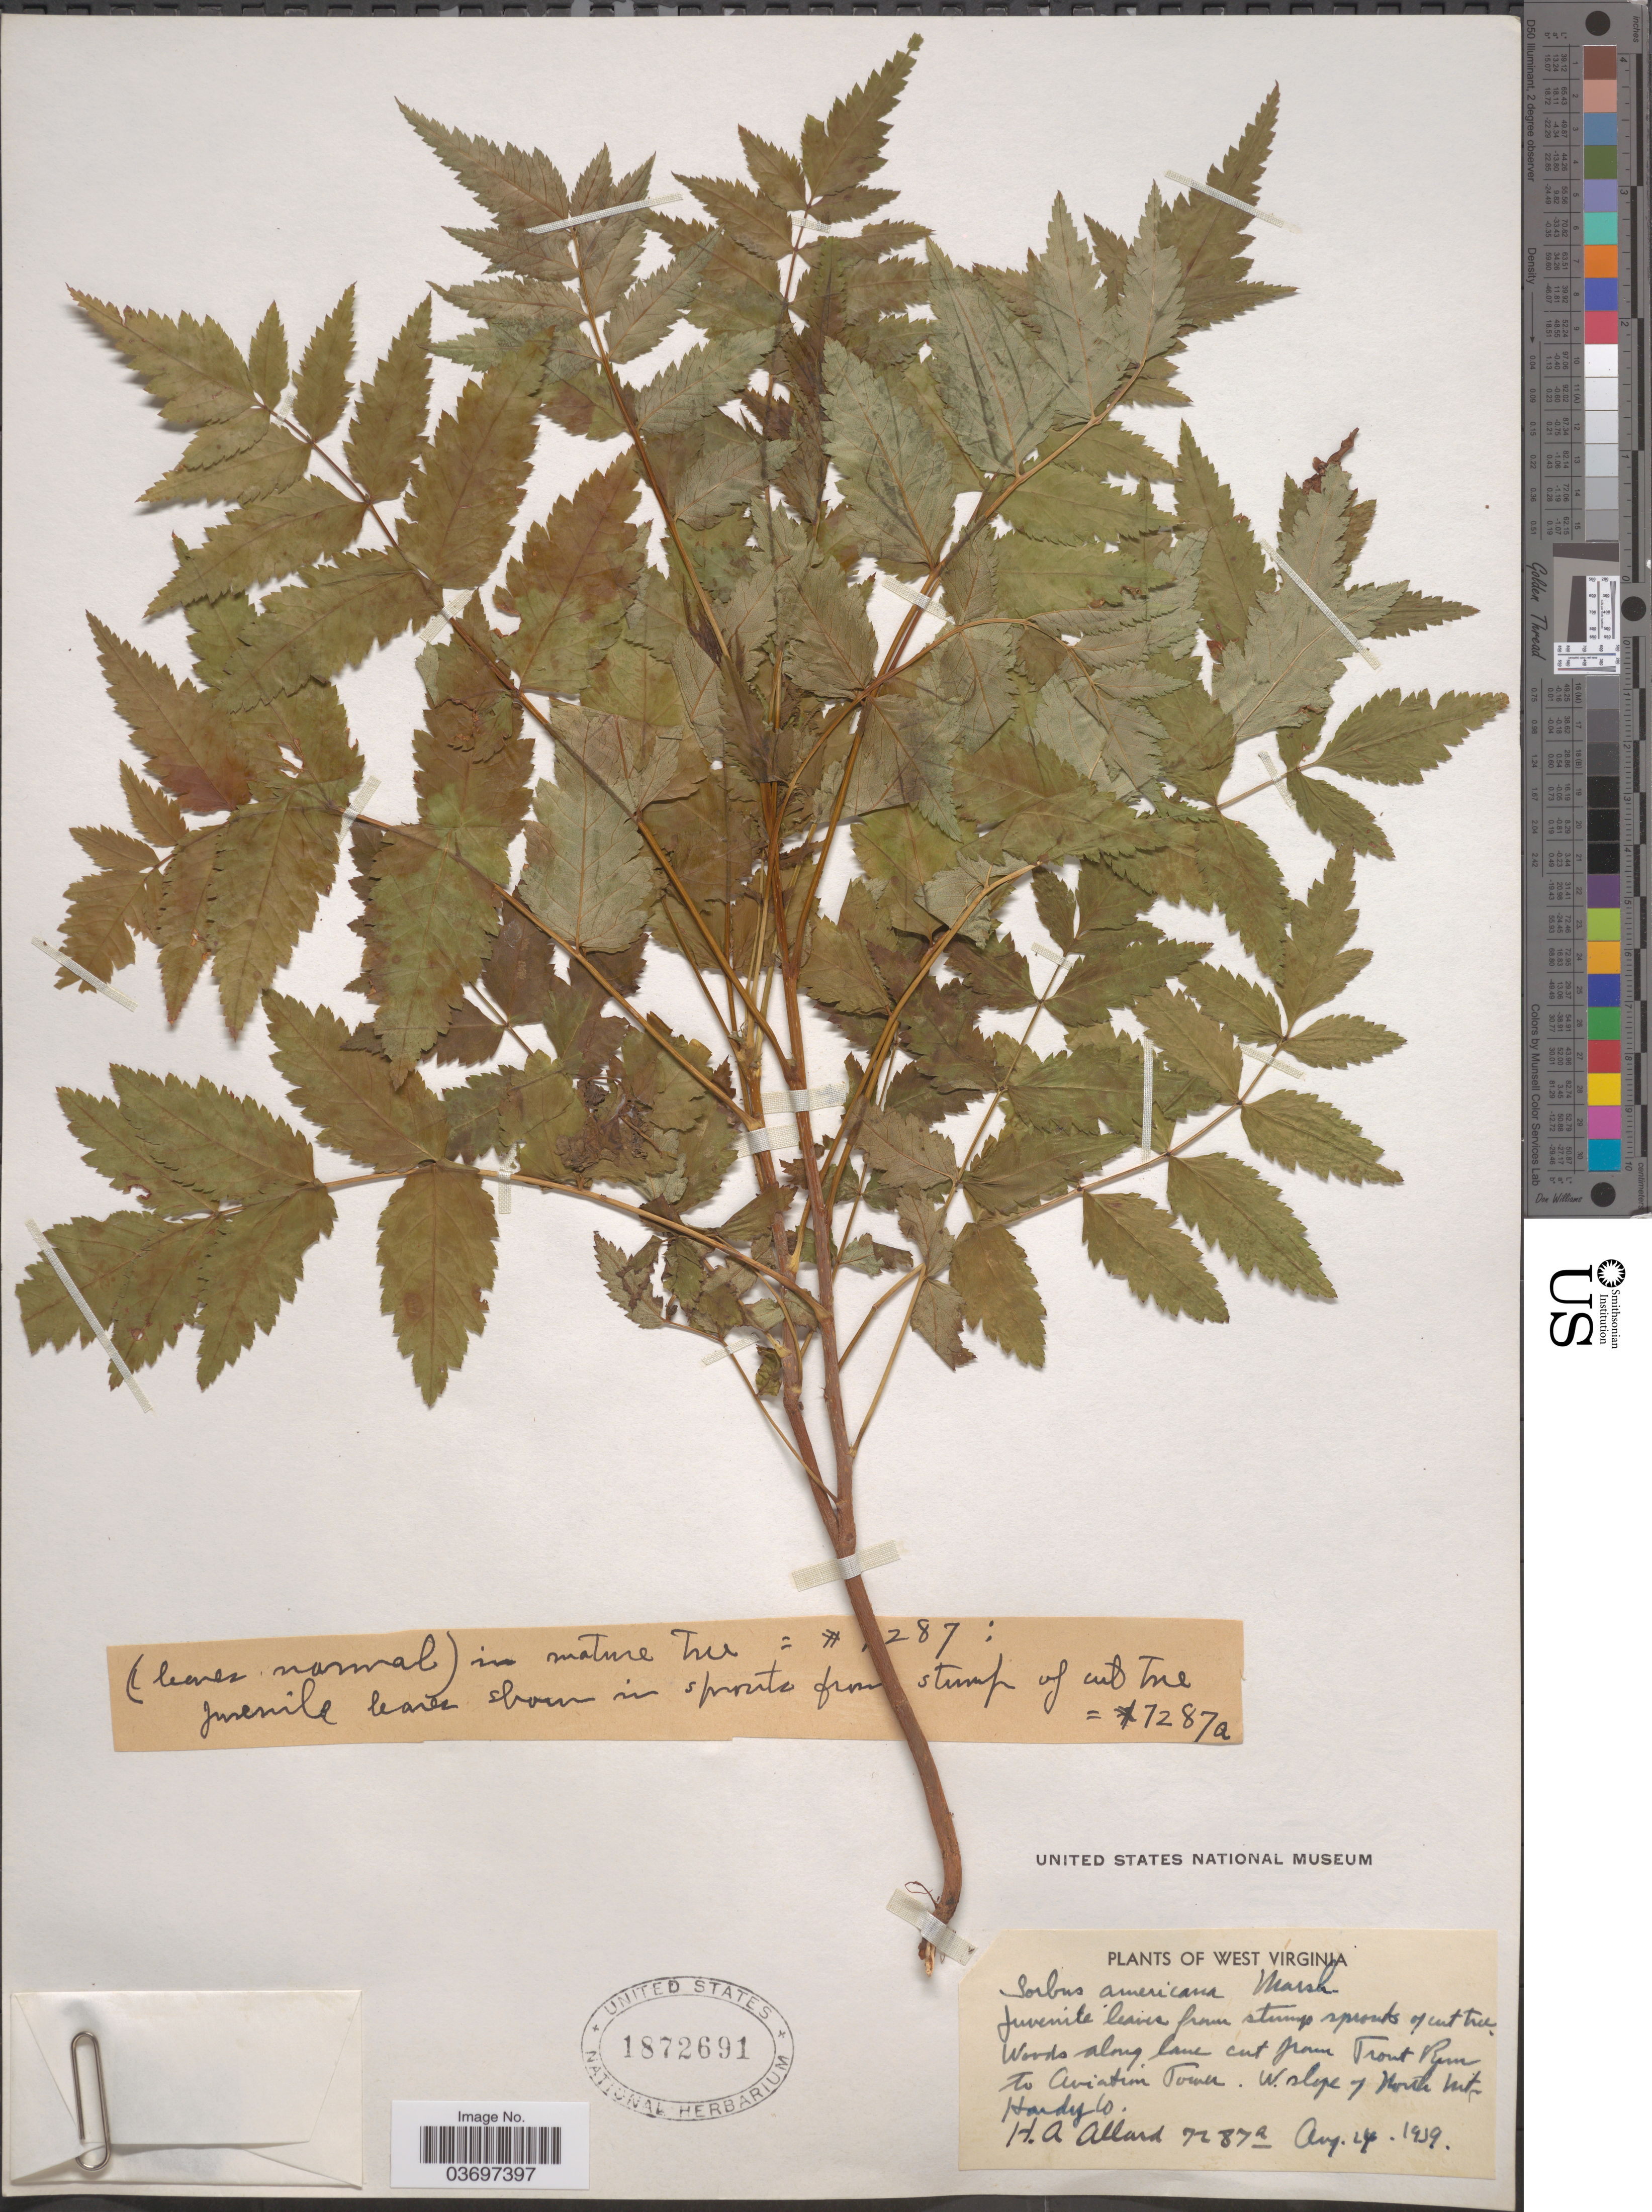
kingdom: Plantae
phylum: Tracheophyta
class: Magnoliopsida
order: Rosales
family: Rosaceae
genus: Sorbus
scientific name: Sorbus americana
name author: Marshall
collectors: H. A. Allard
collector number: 7287a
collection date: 1959-08-24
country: United States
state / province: West Virginia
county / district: Hardy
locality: Cut from Trout Run to Aviation Tower. W. slope of North Mts. Hardy Co.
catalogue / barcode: US 1872691